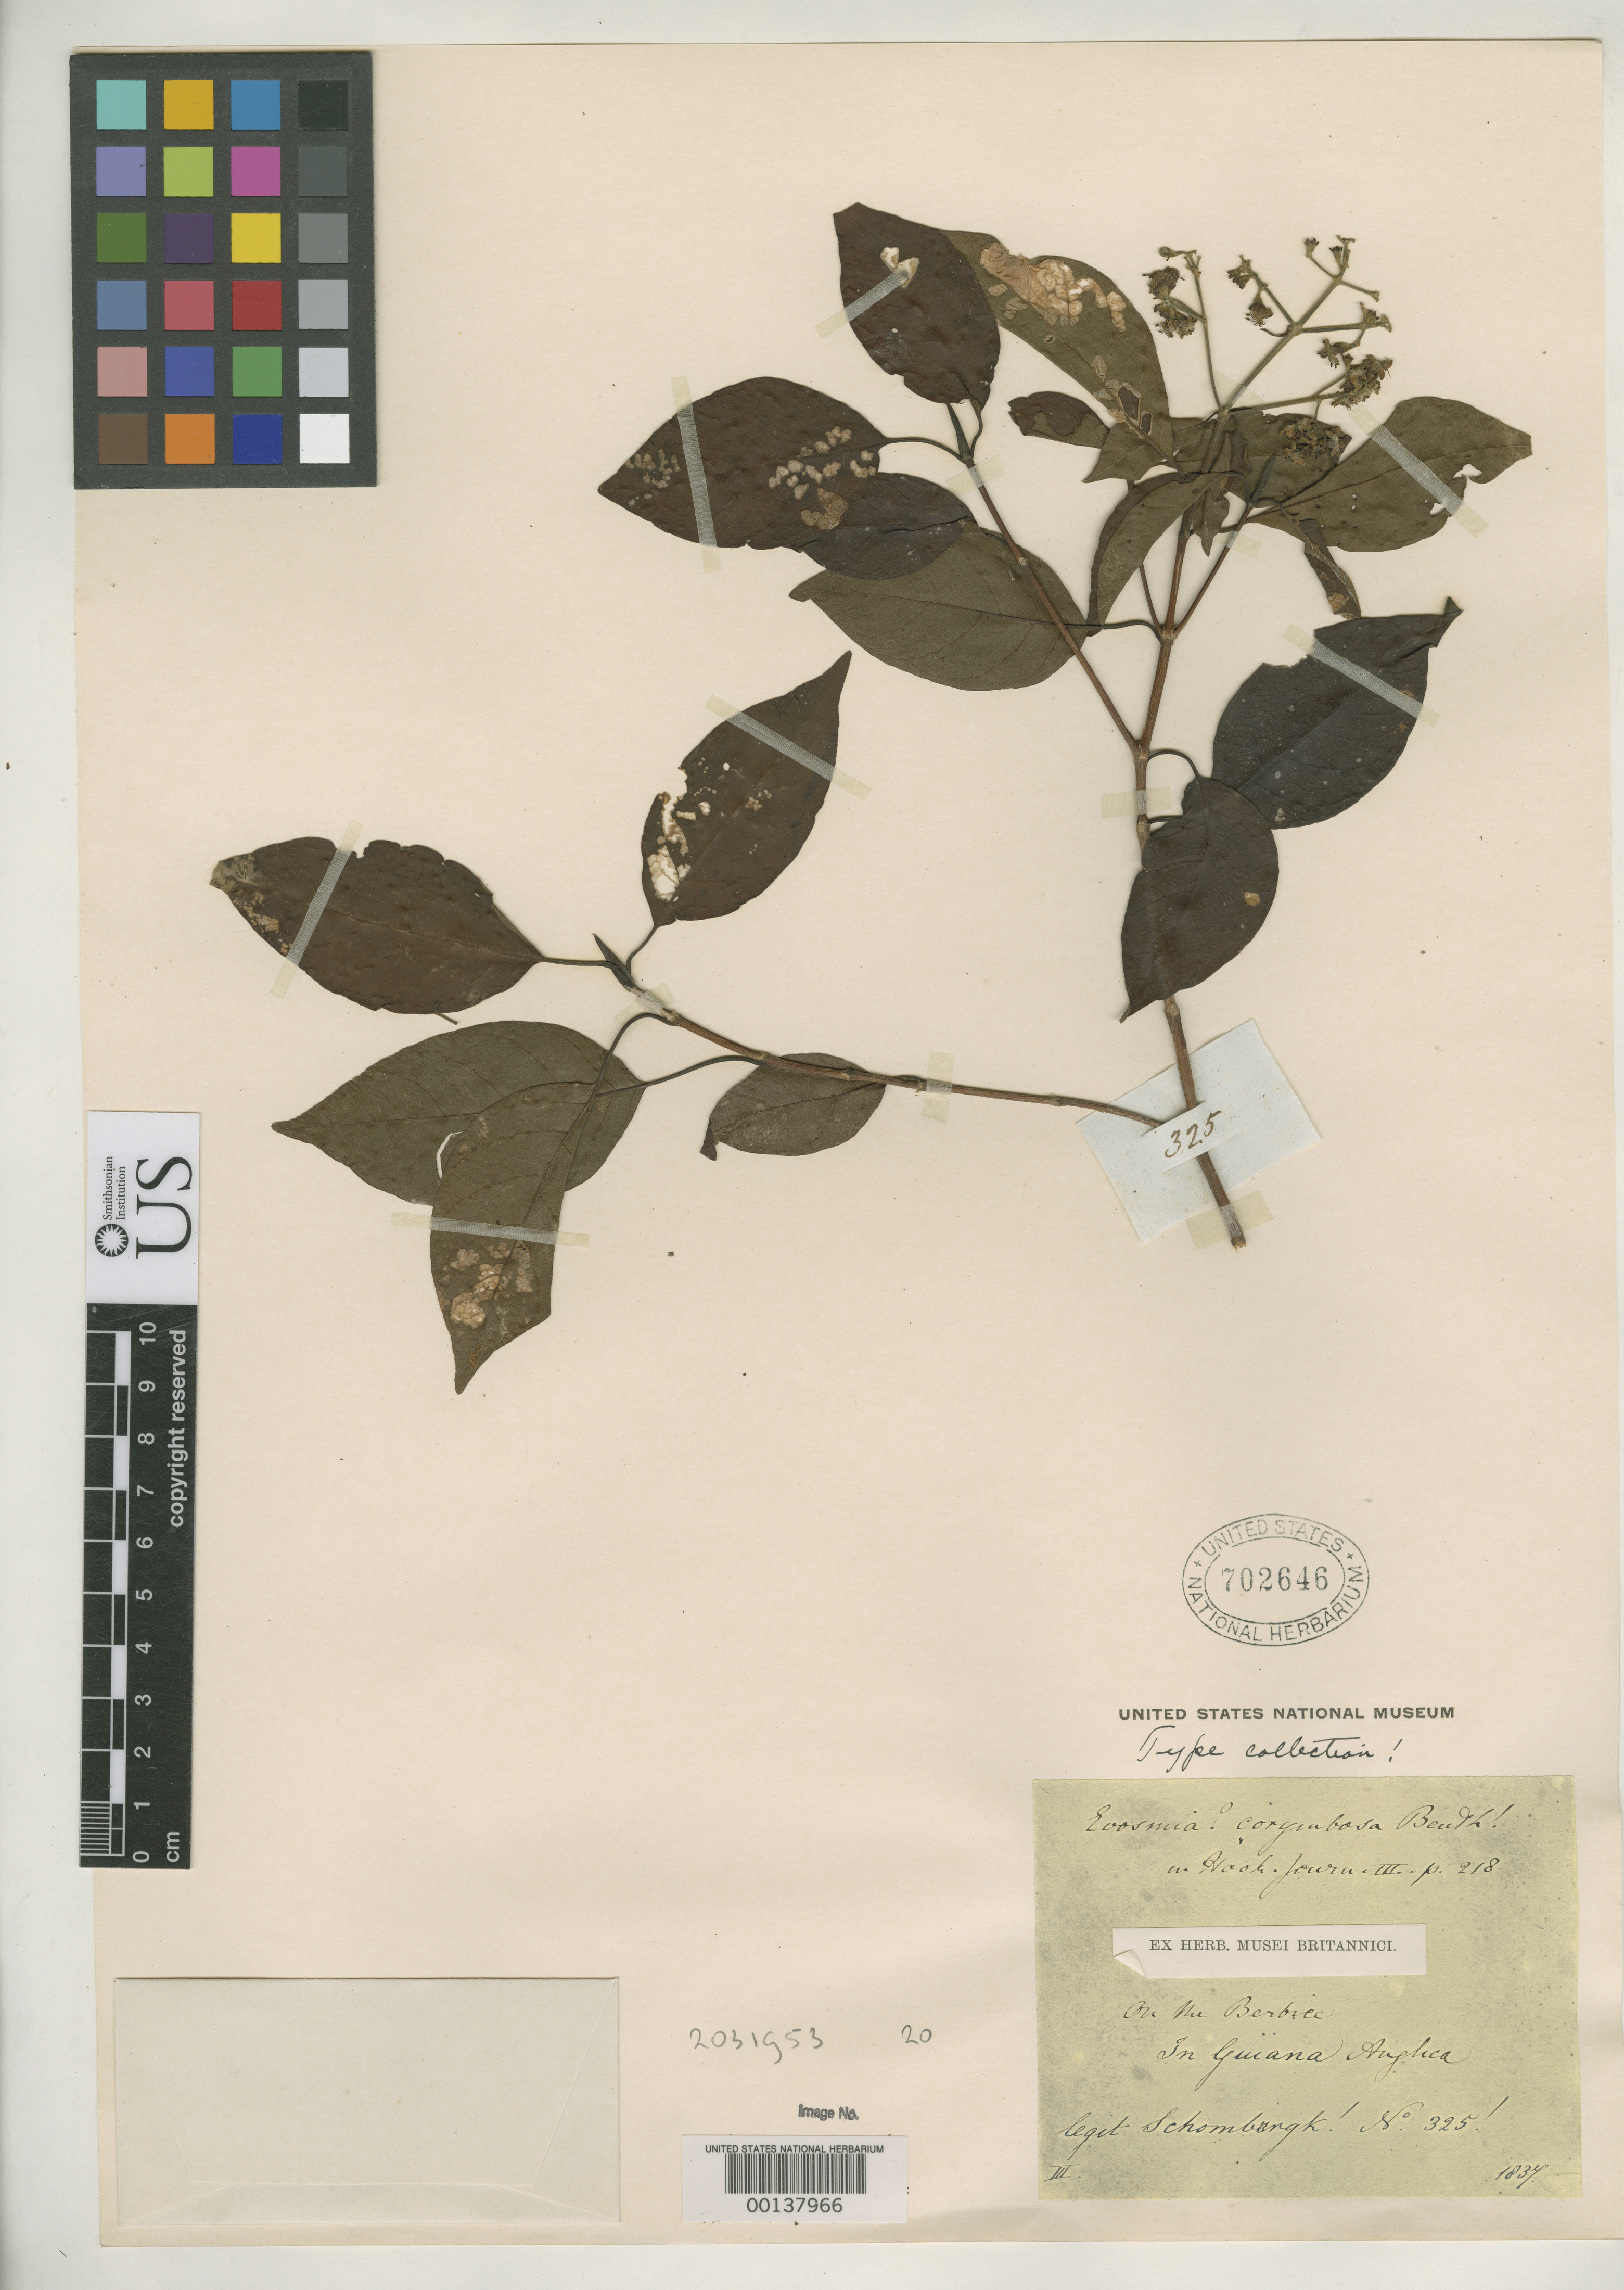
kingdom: Plantae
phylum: Tracheophyta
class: Magnoliopsida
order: Gentianales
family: Rubiaceae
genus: Euosmia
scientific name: Euosmia corymbosa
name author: Benth. in Hook.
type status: Isosyntype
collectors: M. R. Schomburgk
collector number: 325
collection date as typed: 1837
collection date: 1837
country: Guyana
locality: On the Berbice, in Guiana Anglica.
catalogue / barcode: US 702646